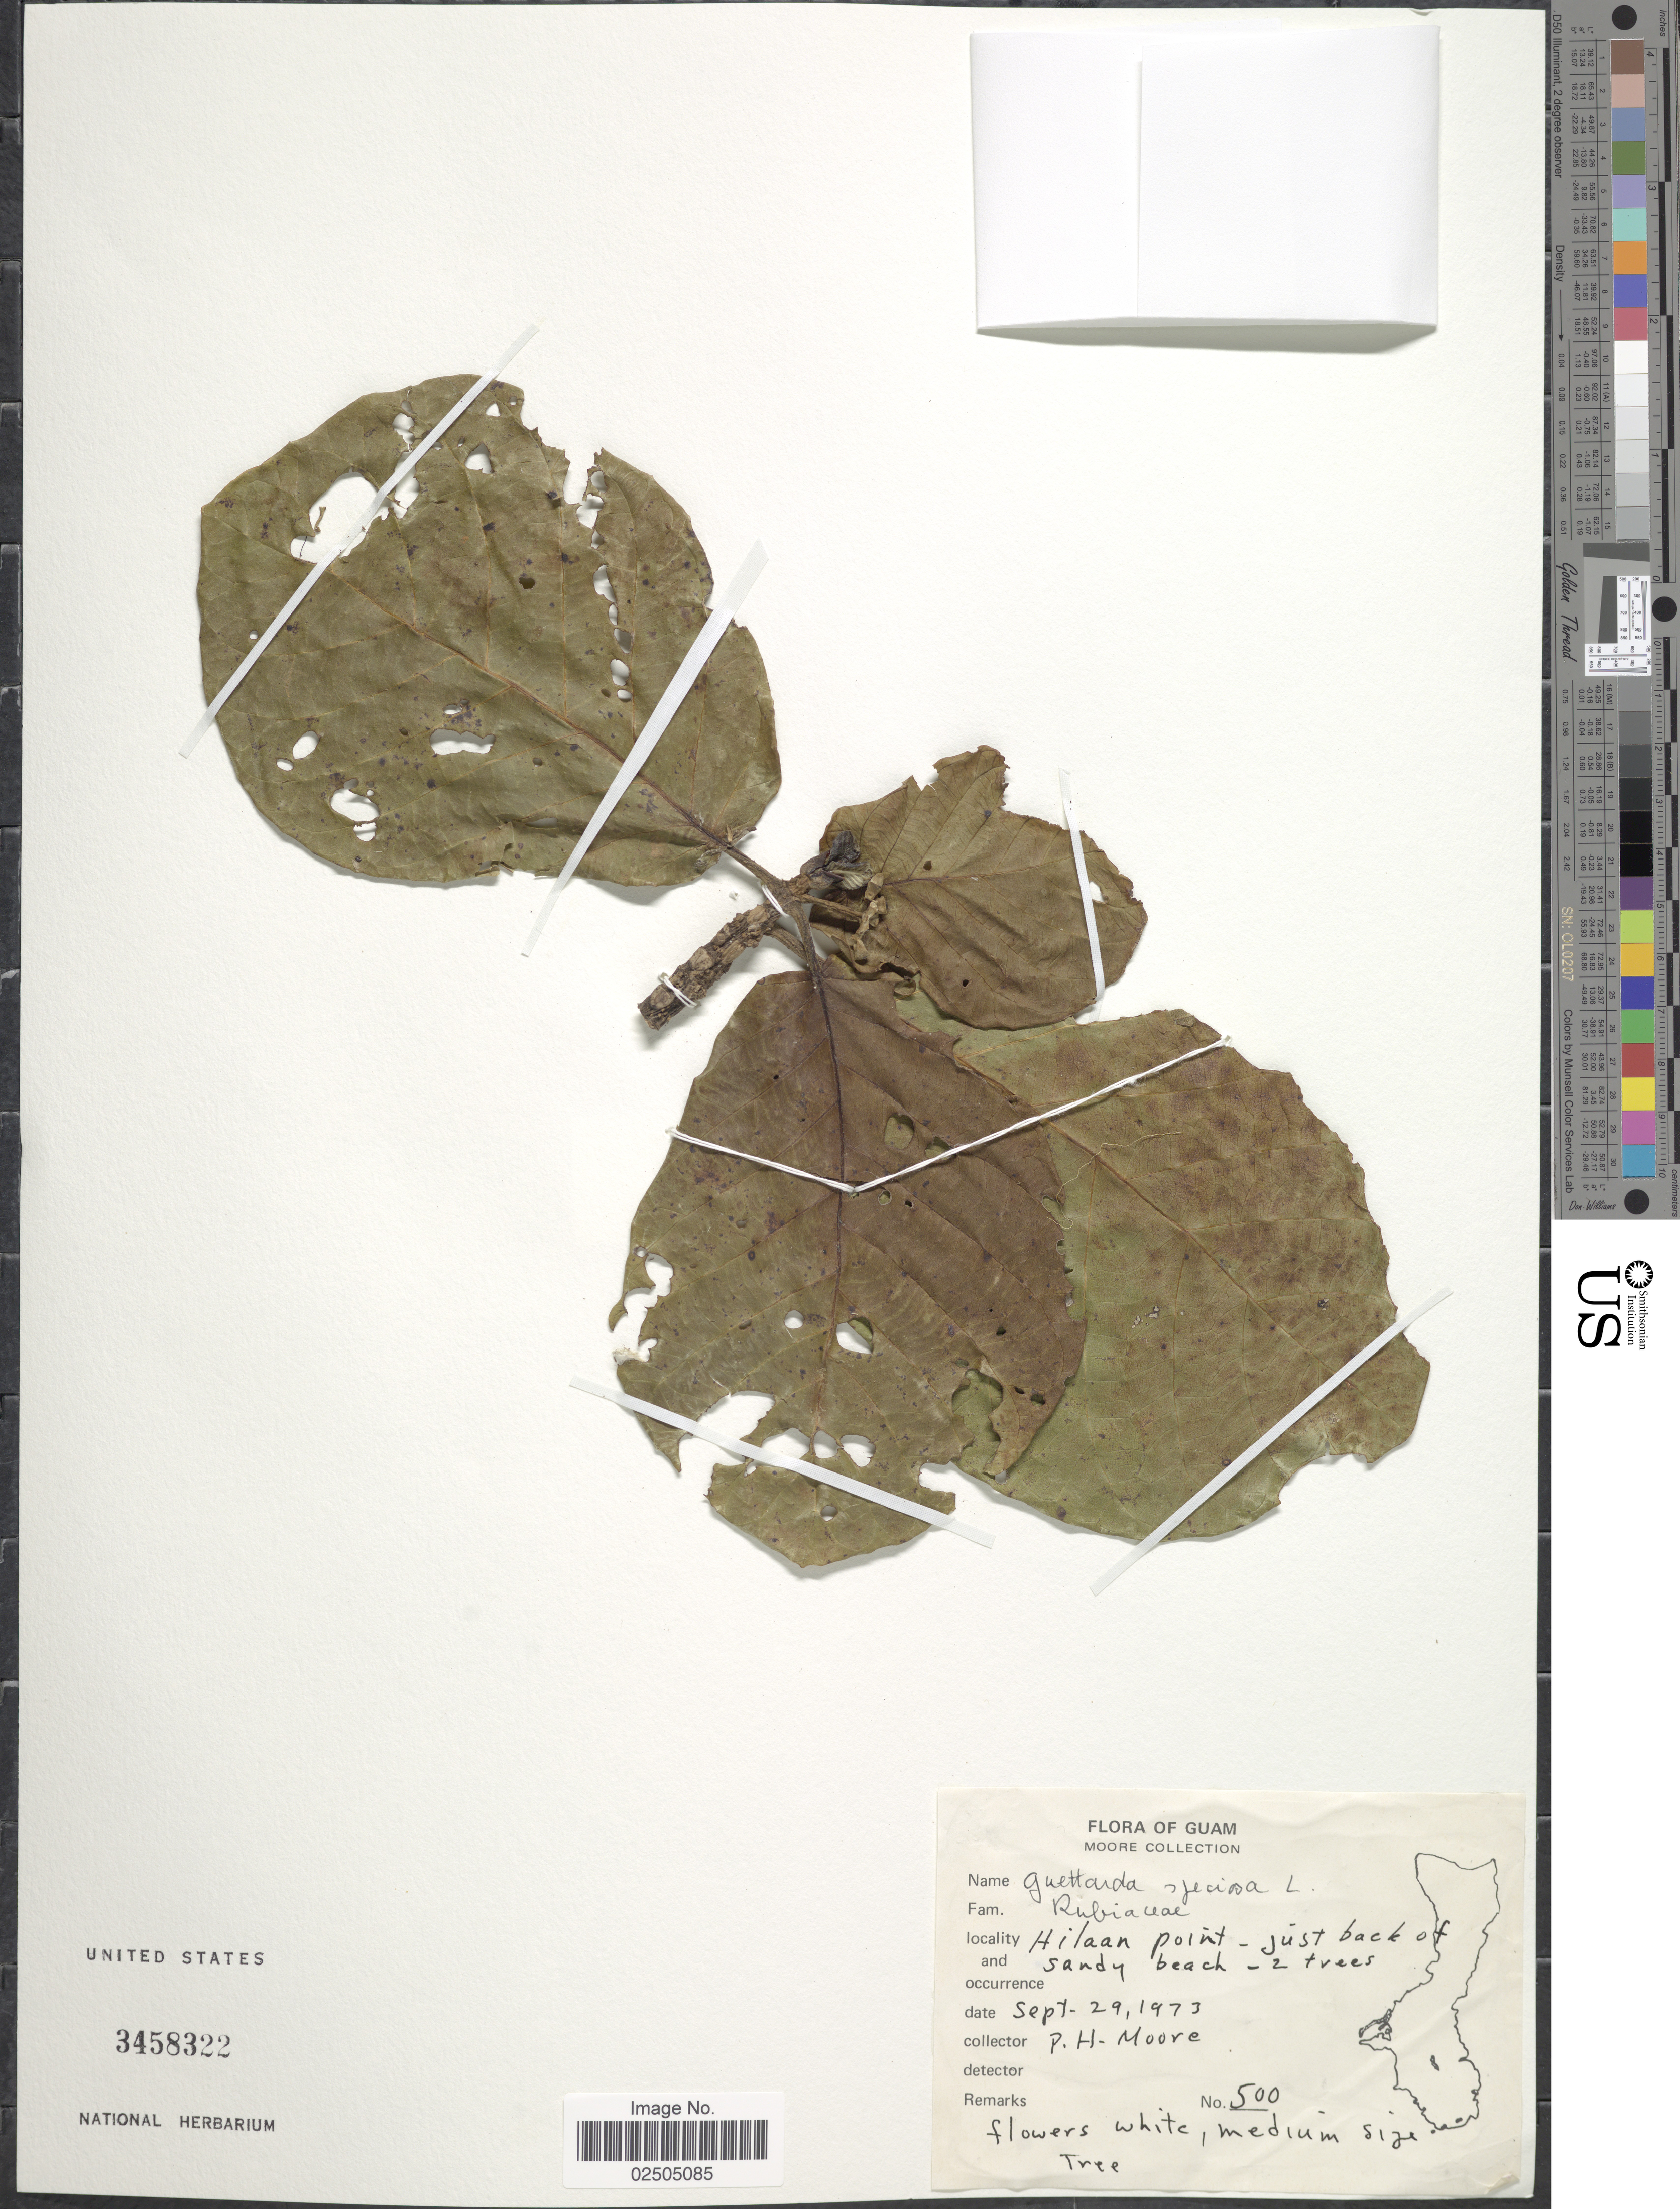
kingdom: Plantae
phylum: Tracheophyta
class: Magnoliopsida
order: Gentianales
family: Rubiaceae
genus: Guettarda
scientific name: Guettarda speciosa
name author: L.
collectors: P. H. Moore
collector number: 500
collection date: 1973-09-29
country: Guam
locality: Hilaan Point - just back of sandy beach - 2 trees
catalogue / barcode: US 3458322